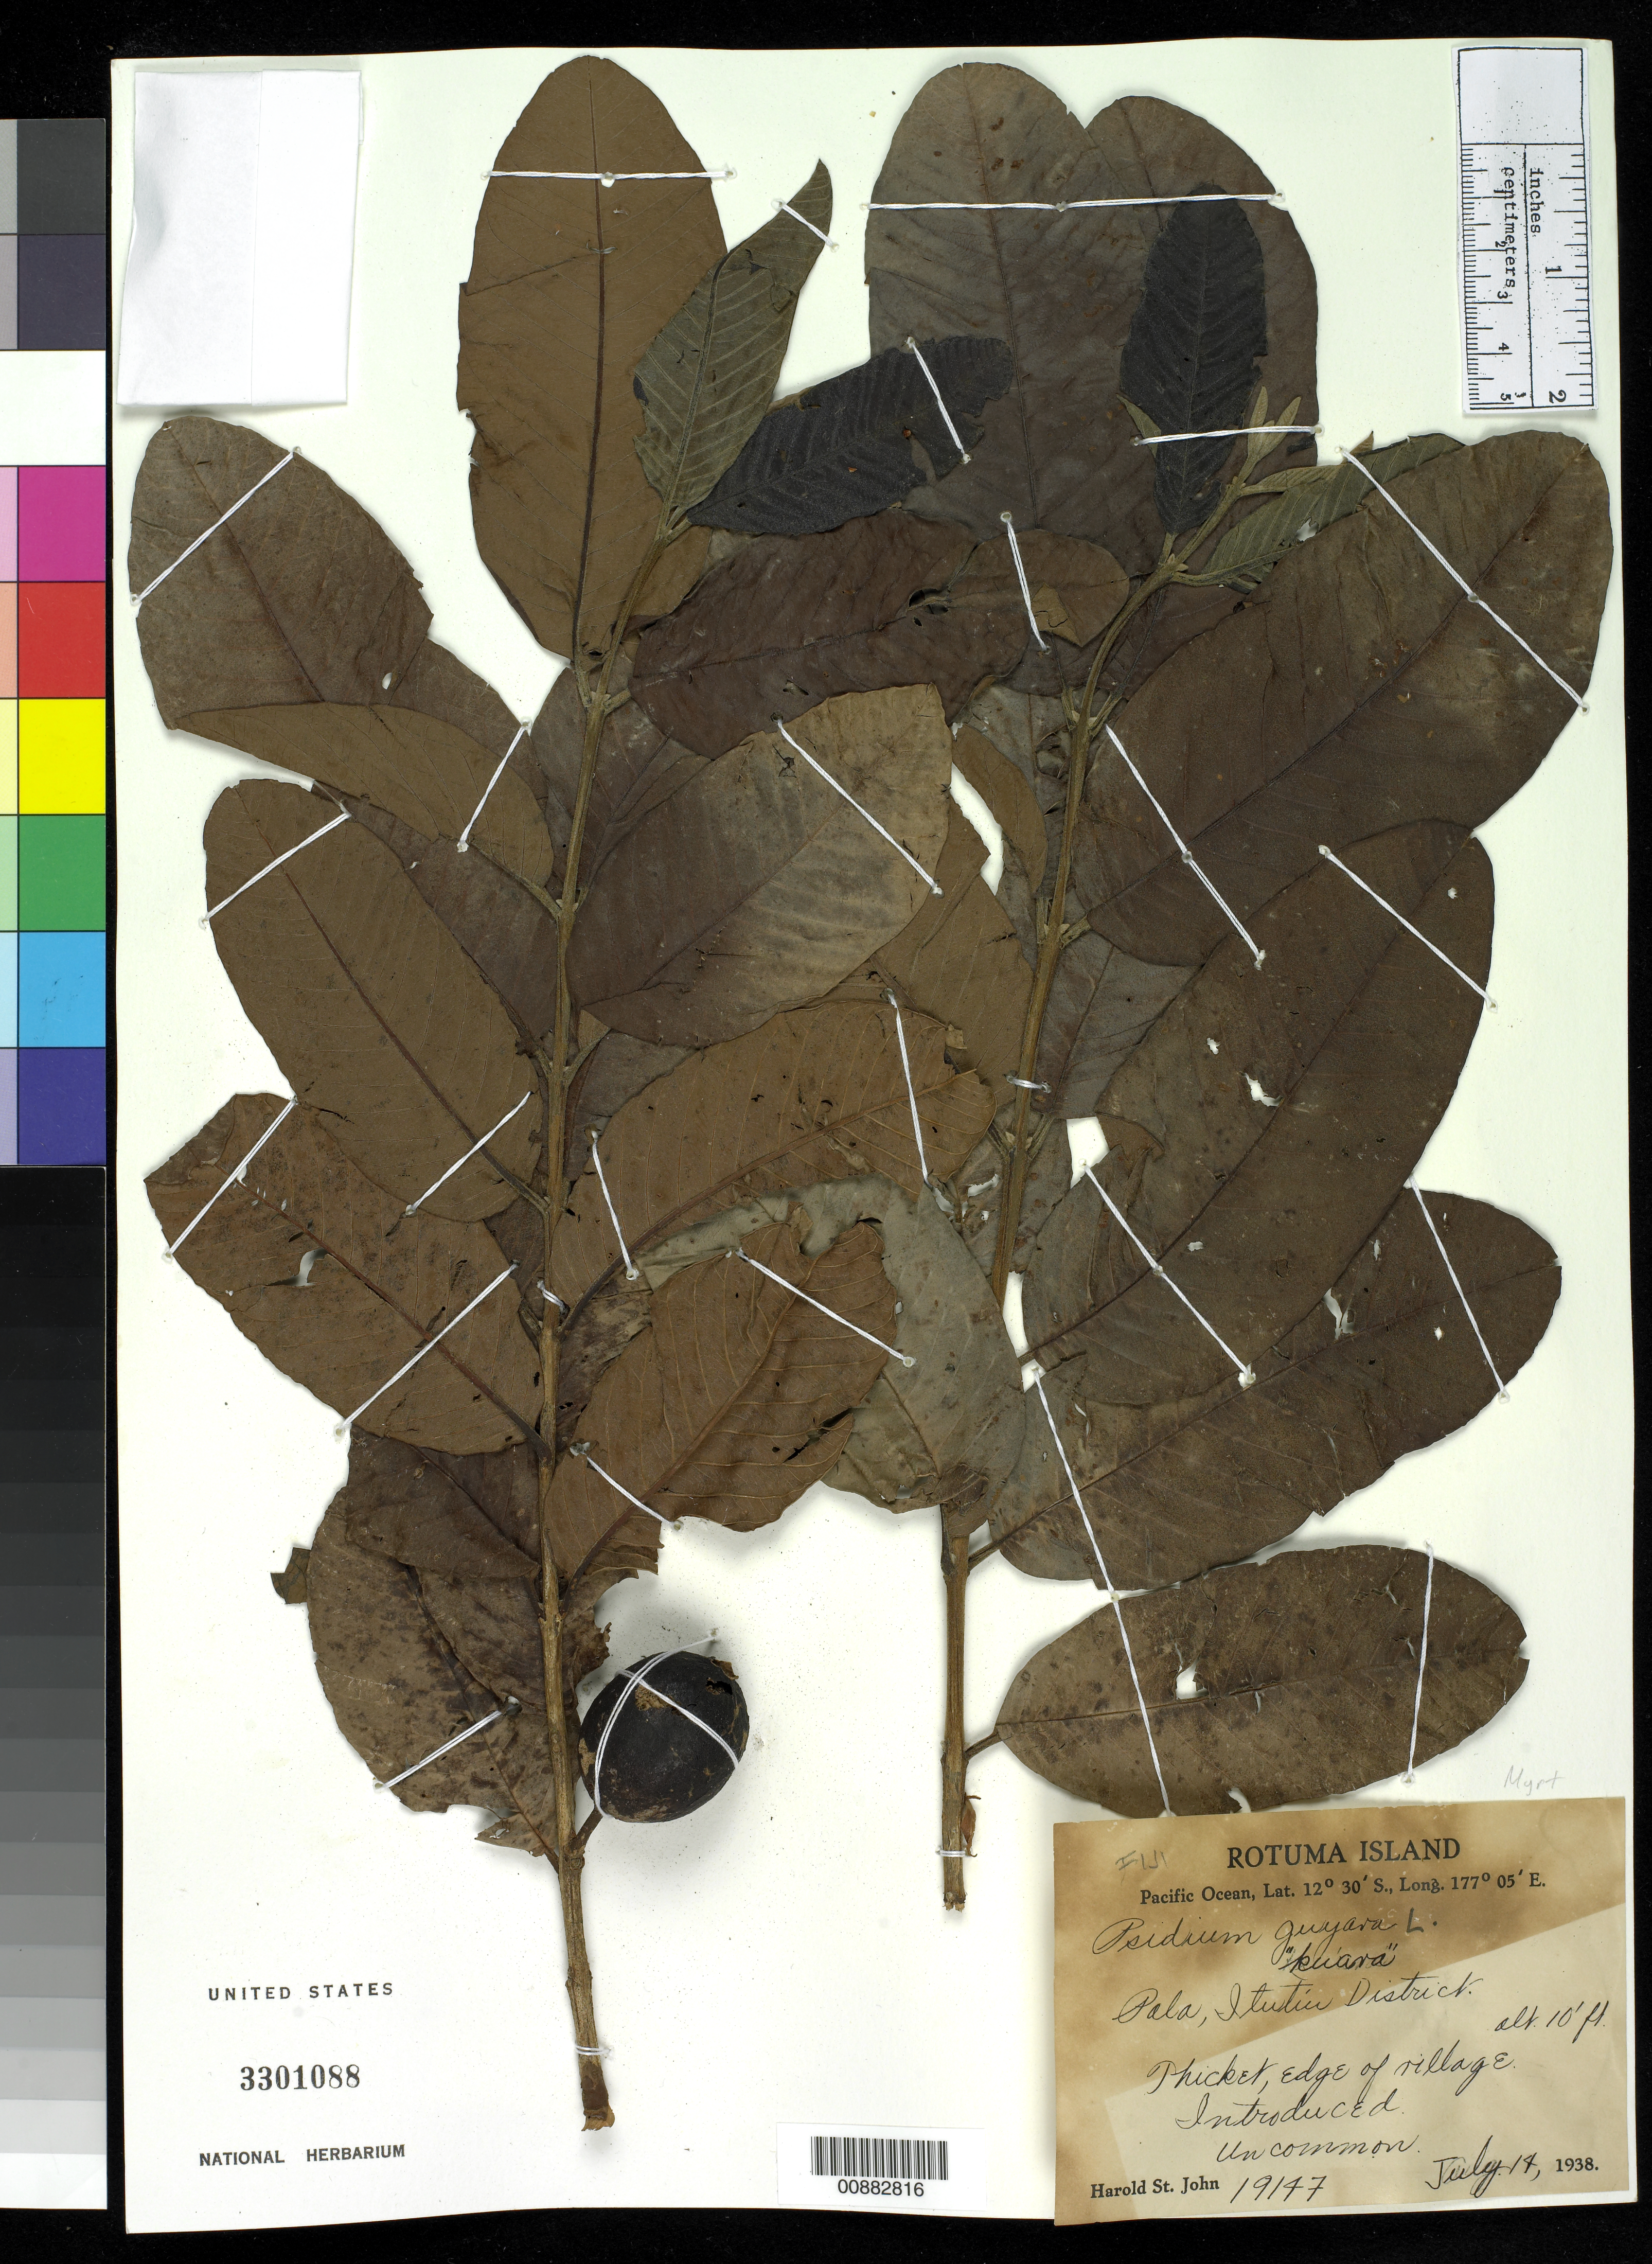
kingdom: Plantae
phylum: Tracheophyta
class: Magnoliopsida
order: Myrtales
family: Myrtaceae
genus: Psidium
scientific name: Psidium guajava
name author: L.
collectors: H. St. John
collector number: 19147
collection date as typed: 14 Jul 1938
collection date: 1938-07-14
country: Fiji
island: Rotuma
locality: Pala, Itutiu district, edge of village.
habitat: Thicket, edge of village. Introduced, uncommon.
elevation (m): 3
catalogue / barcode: US 3301088